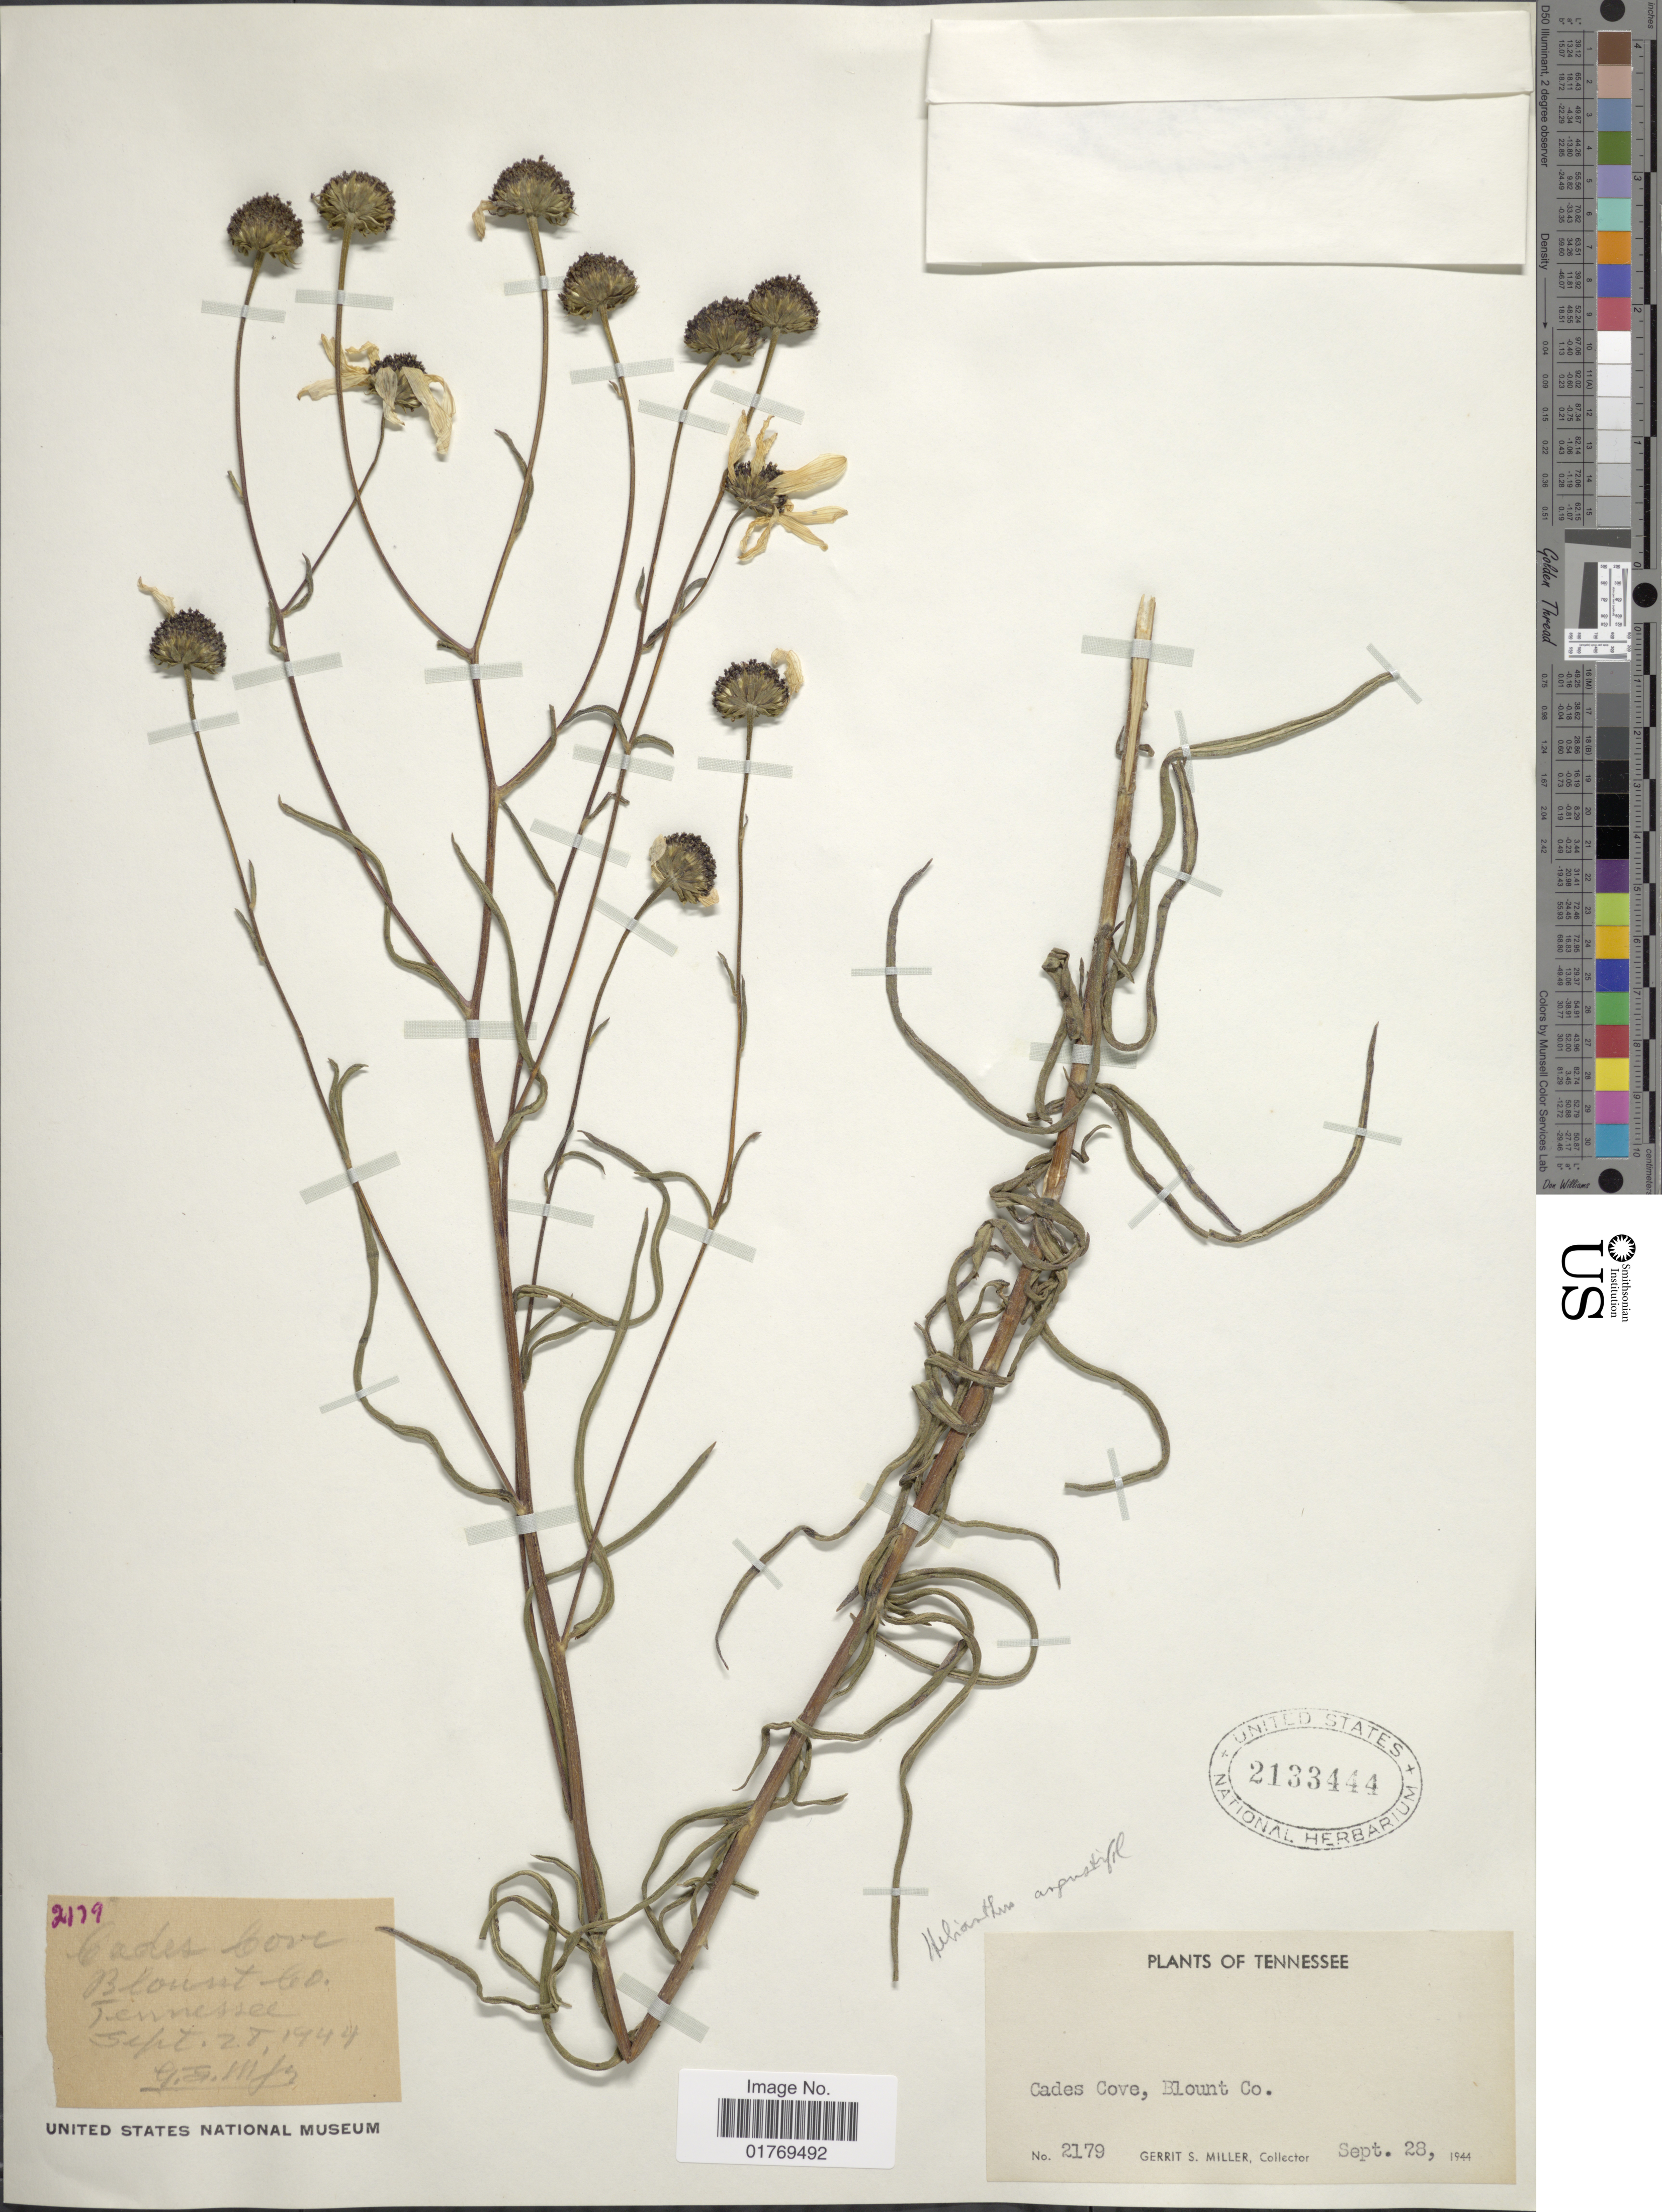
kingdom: Plantae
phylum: Tracheophyta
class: Magnoliopsida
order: Asterales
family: Asteraceae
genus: Helianthus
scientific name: Helianthus angustifolius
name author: L.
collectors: G. S. Miller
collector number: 2179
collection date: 1944-09-28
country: United States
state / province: Tennessee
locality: Cades Cove, Blount Co.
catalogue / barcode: US 2133444